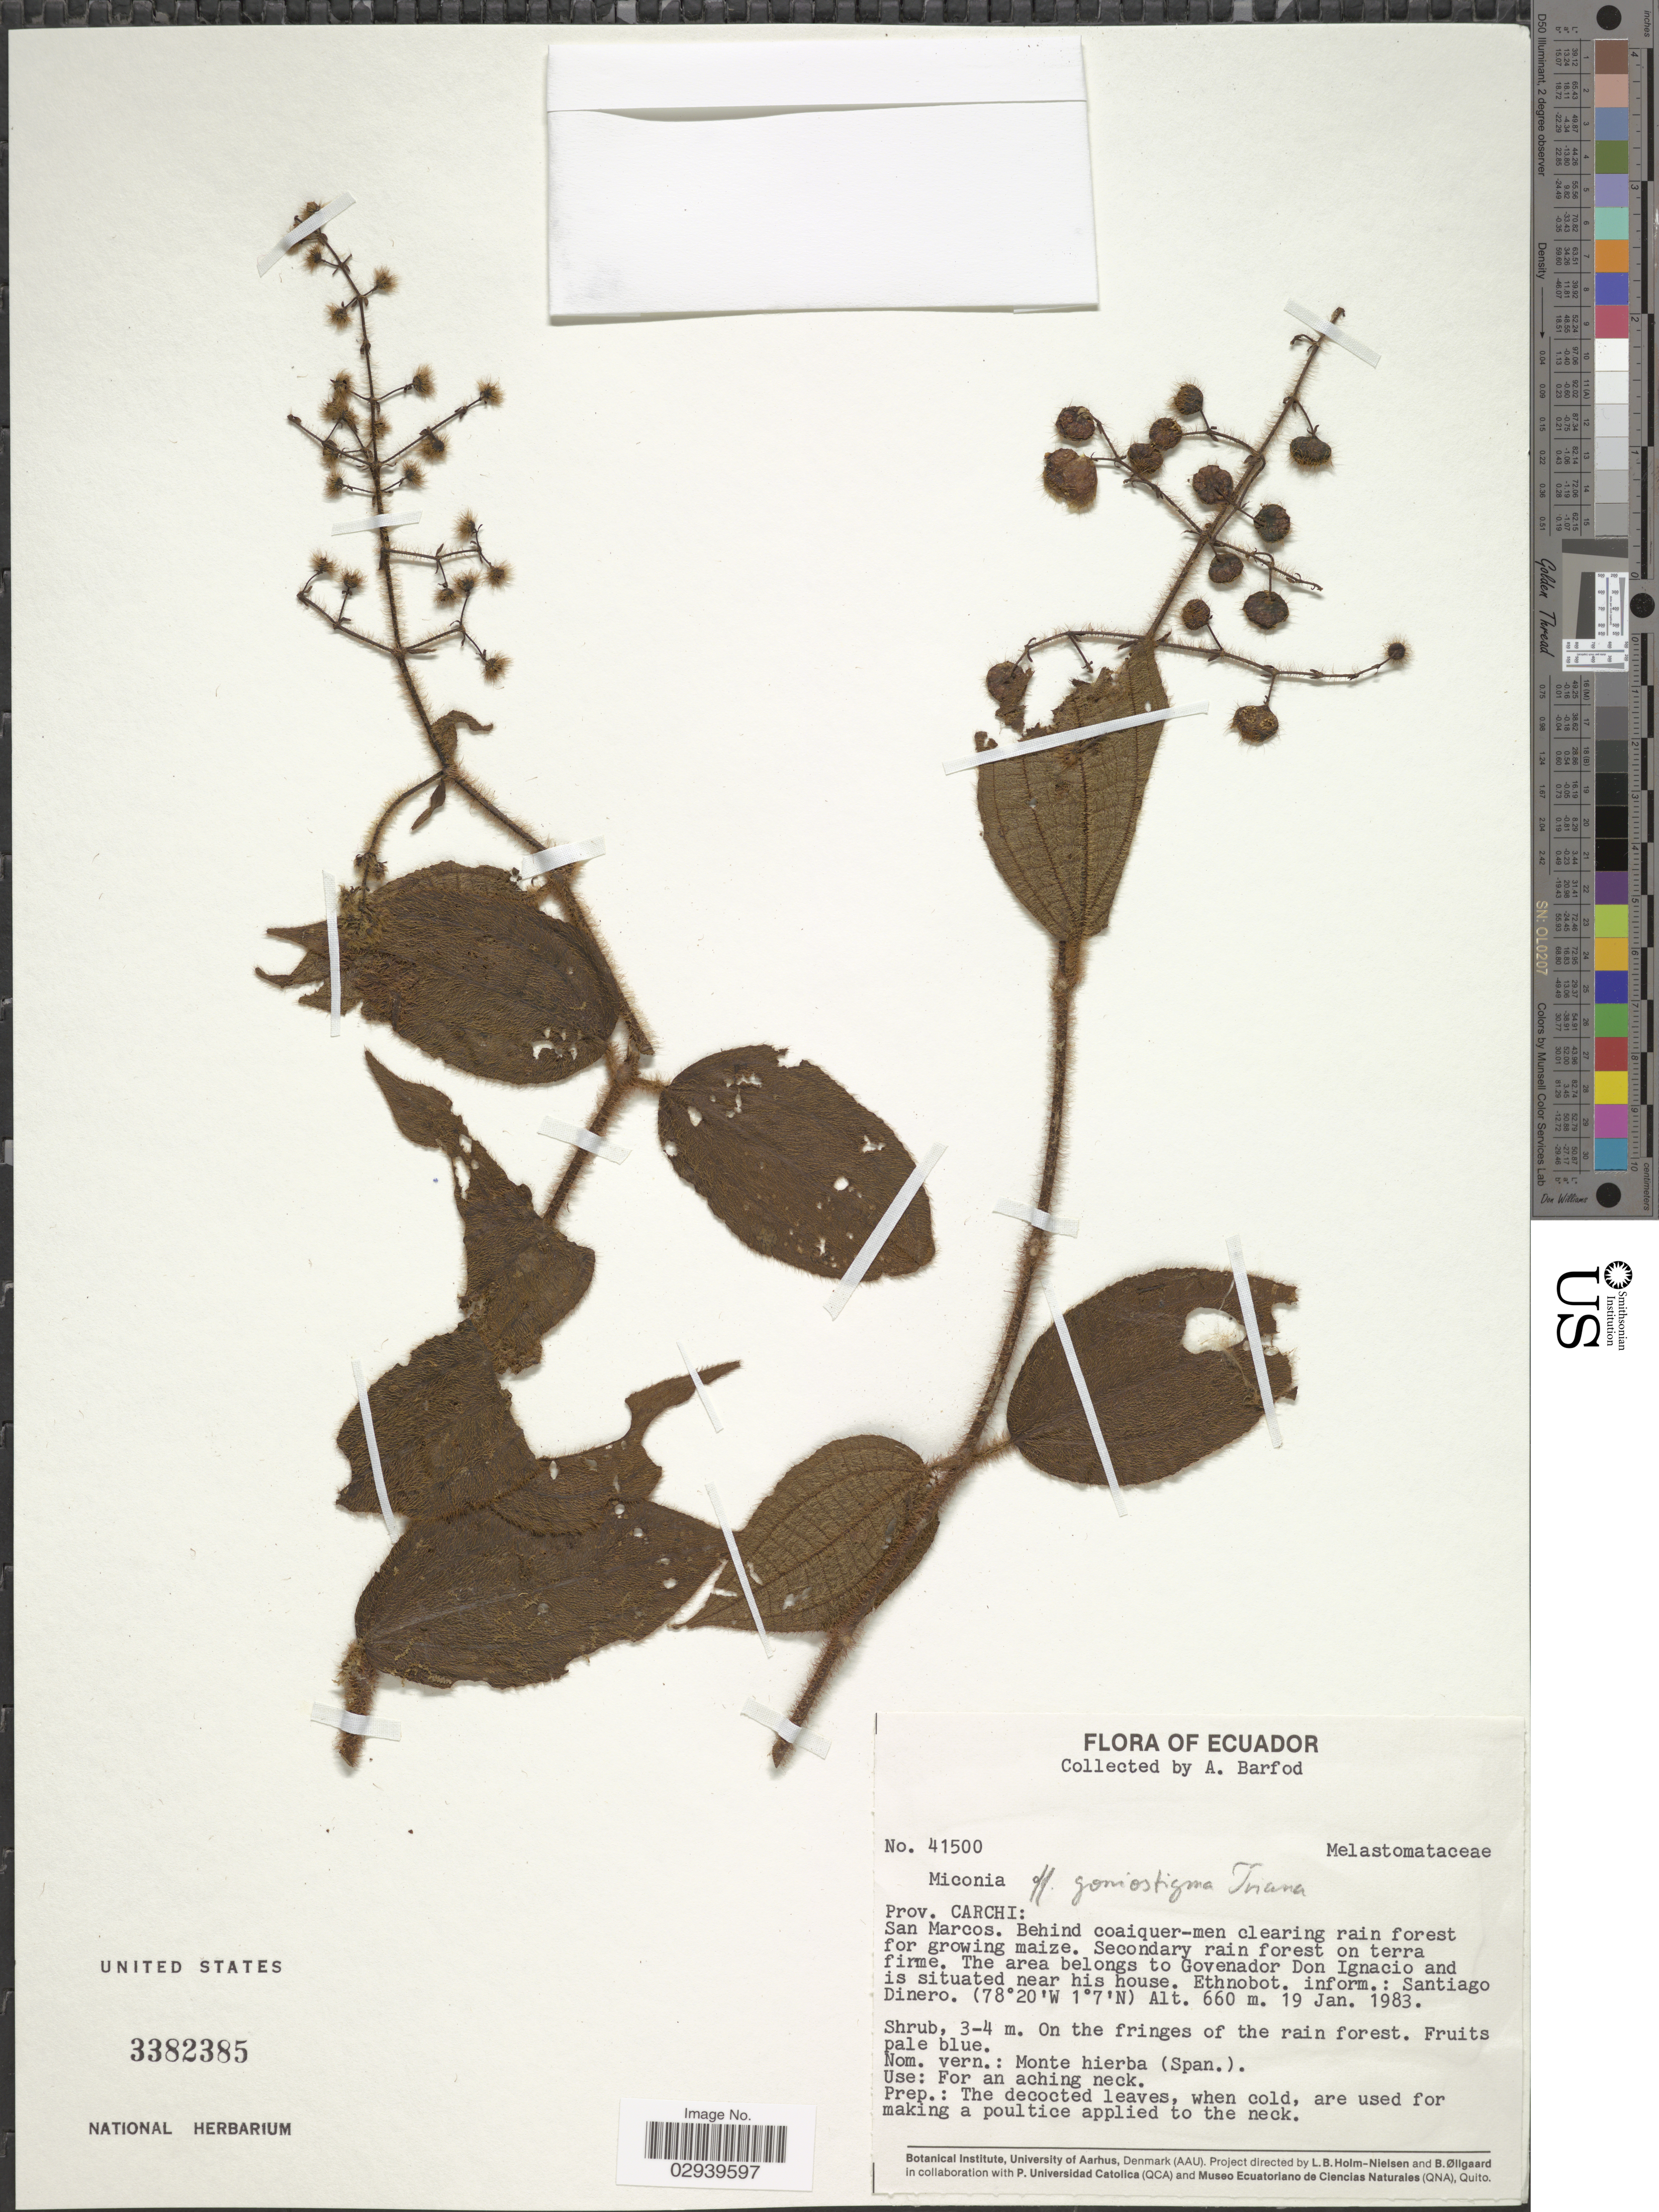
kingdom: Plantae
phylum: Tracheophyta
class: Magnoliopsida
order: Myrtales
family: Melastomataceae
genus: Miconia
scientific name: Miconia goniostigma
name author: Triana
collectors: A. Barfod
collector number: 41500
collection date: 1983-01-19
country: Ecuador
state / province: Carchi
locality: San Marcos. Behind coaiquer-men clearing rain forest for growing maize.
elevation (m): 660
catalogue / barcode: US 3382385